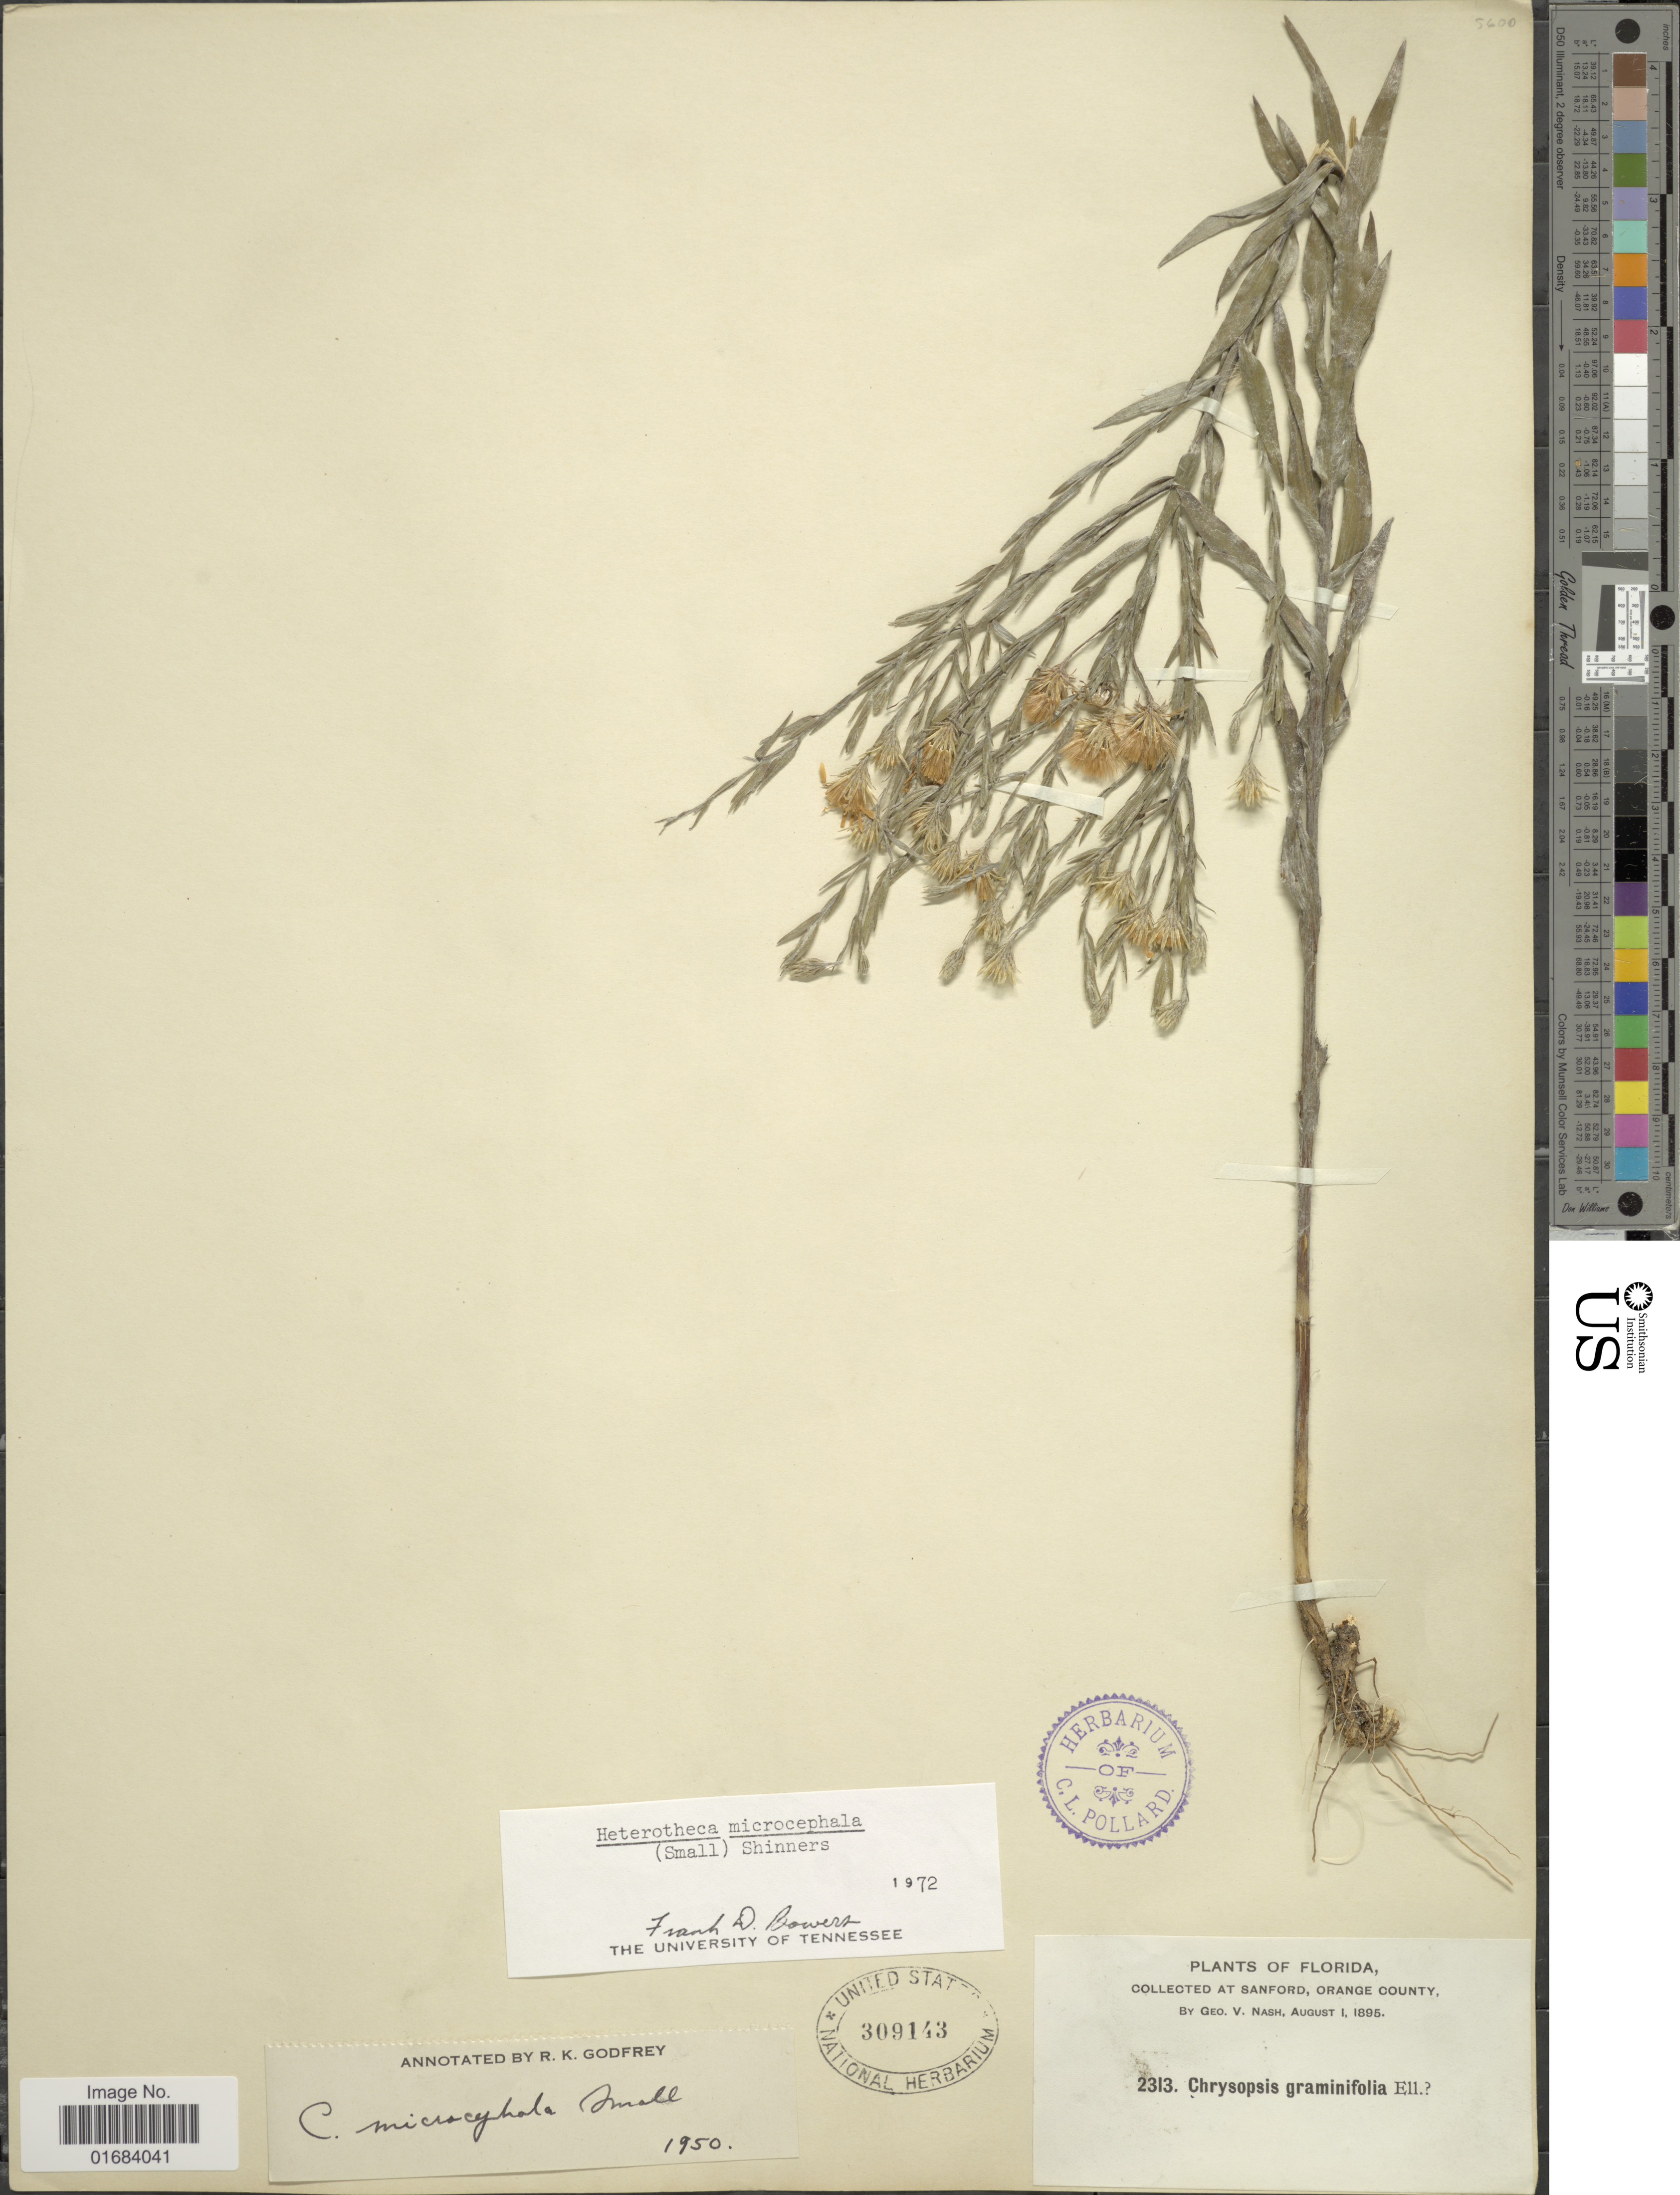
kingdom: Plantae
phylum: Tracheophyta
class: Magnoliopsida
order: Asterales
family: Asteraceae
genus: Pityopsis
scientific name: Pityopsis microcephala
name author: Small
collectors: G. V. Nash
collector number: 2313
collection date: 1895-08-01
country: United States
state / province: Florida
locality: Sanford, Orange County.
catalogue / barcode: US 309143